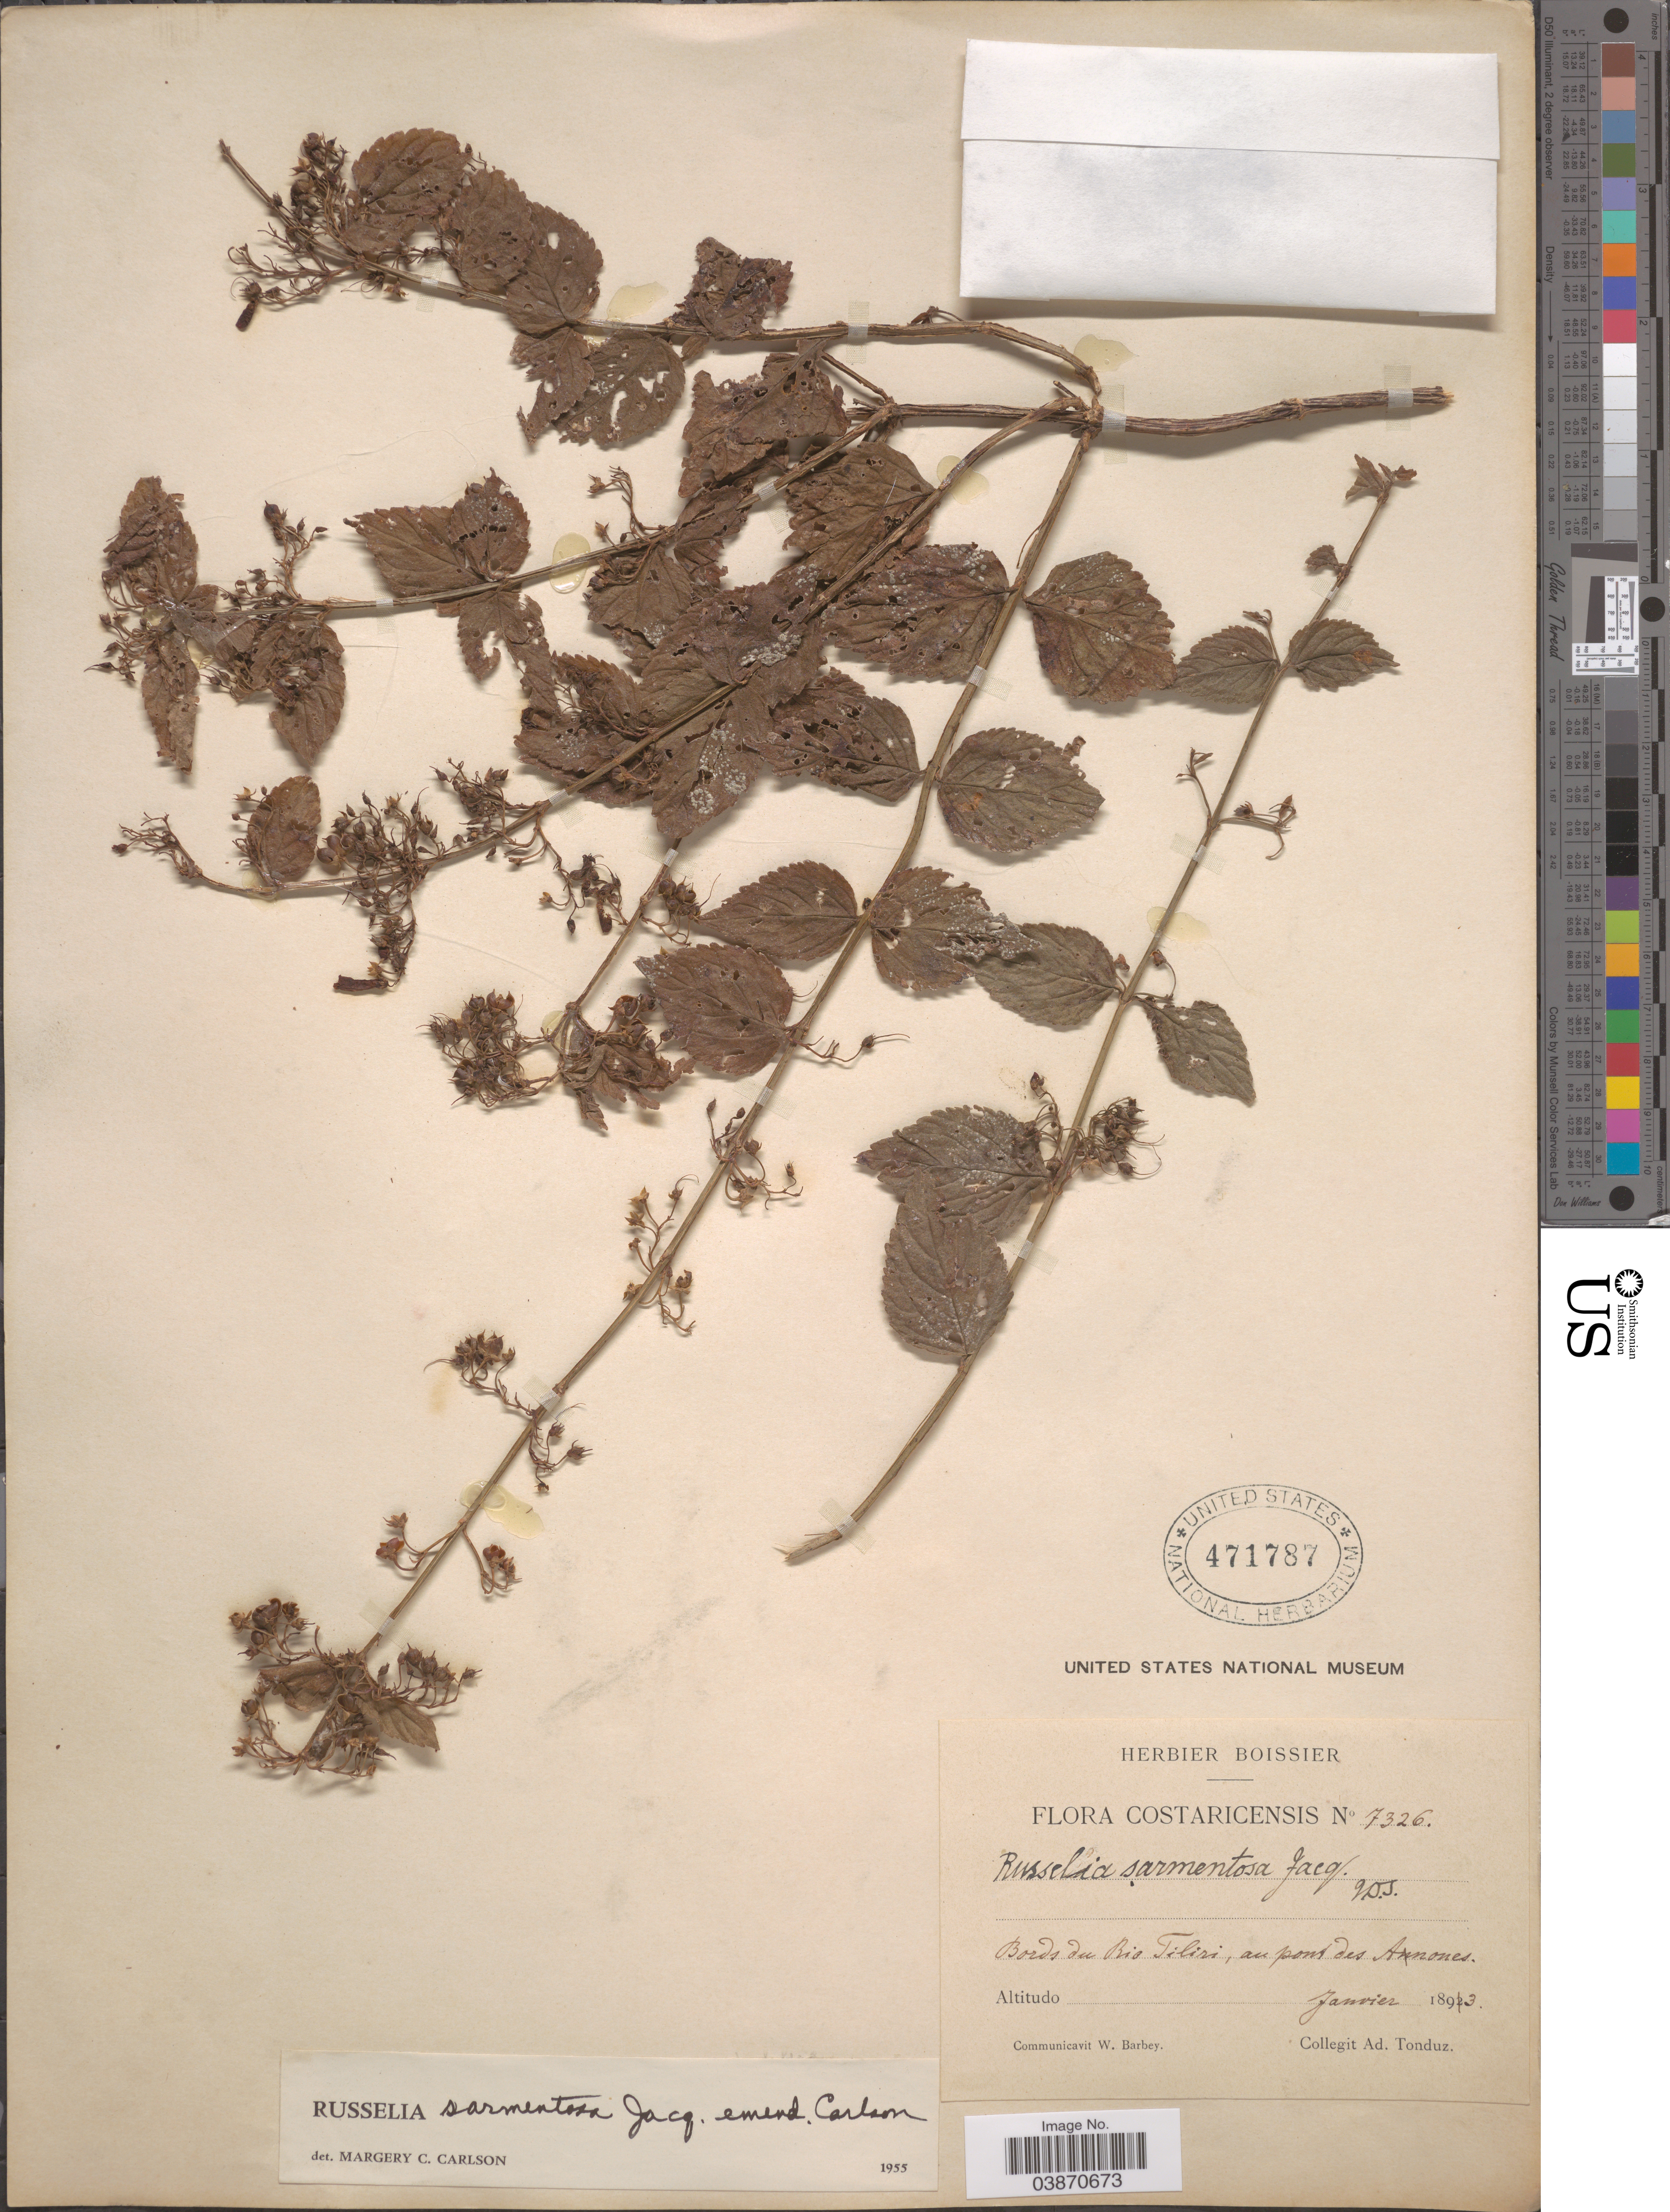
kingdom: Plantae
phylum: Tracheophyta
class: Magnoliopsida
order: Lamiales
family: Plantaginaceae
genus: Russelia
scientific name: Russelia sarmentosa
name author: Jacq.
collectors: A. Tonduz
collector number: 7326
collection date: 1893-01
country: Costa Rica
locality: Bords du Rio Tiliri, au pont des Anones.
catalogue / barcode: US 471787